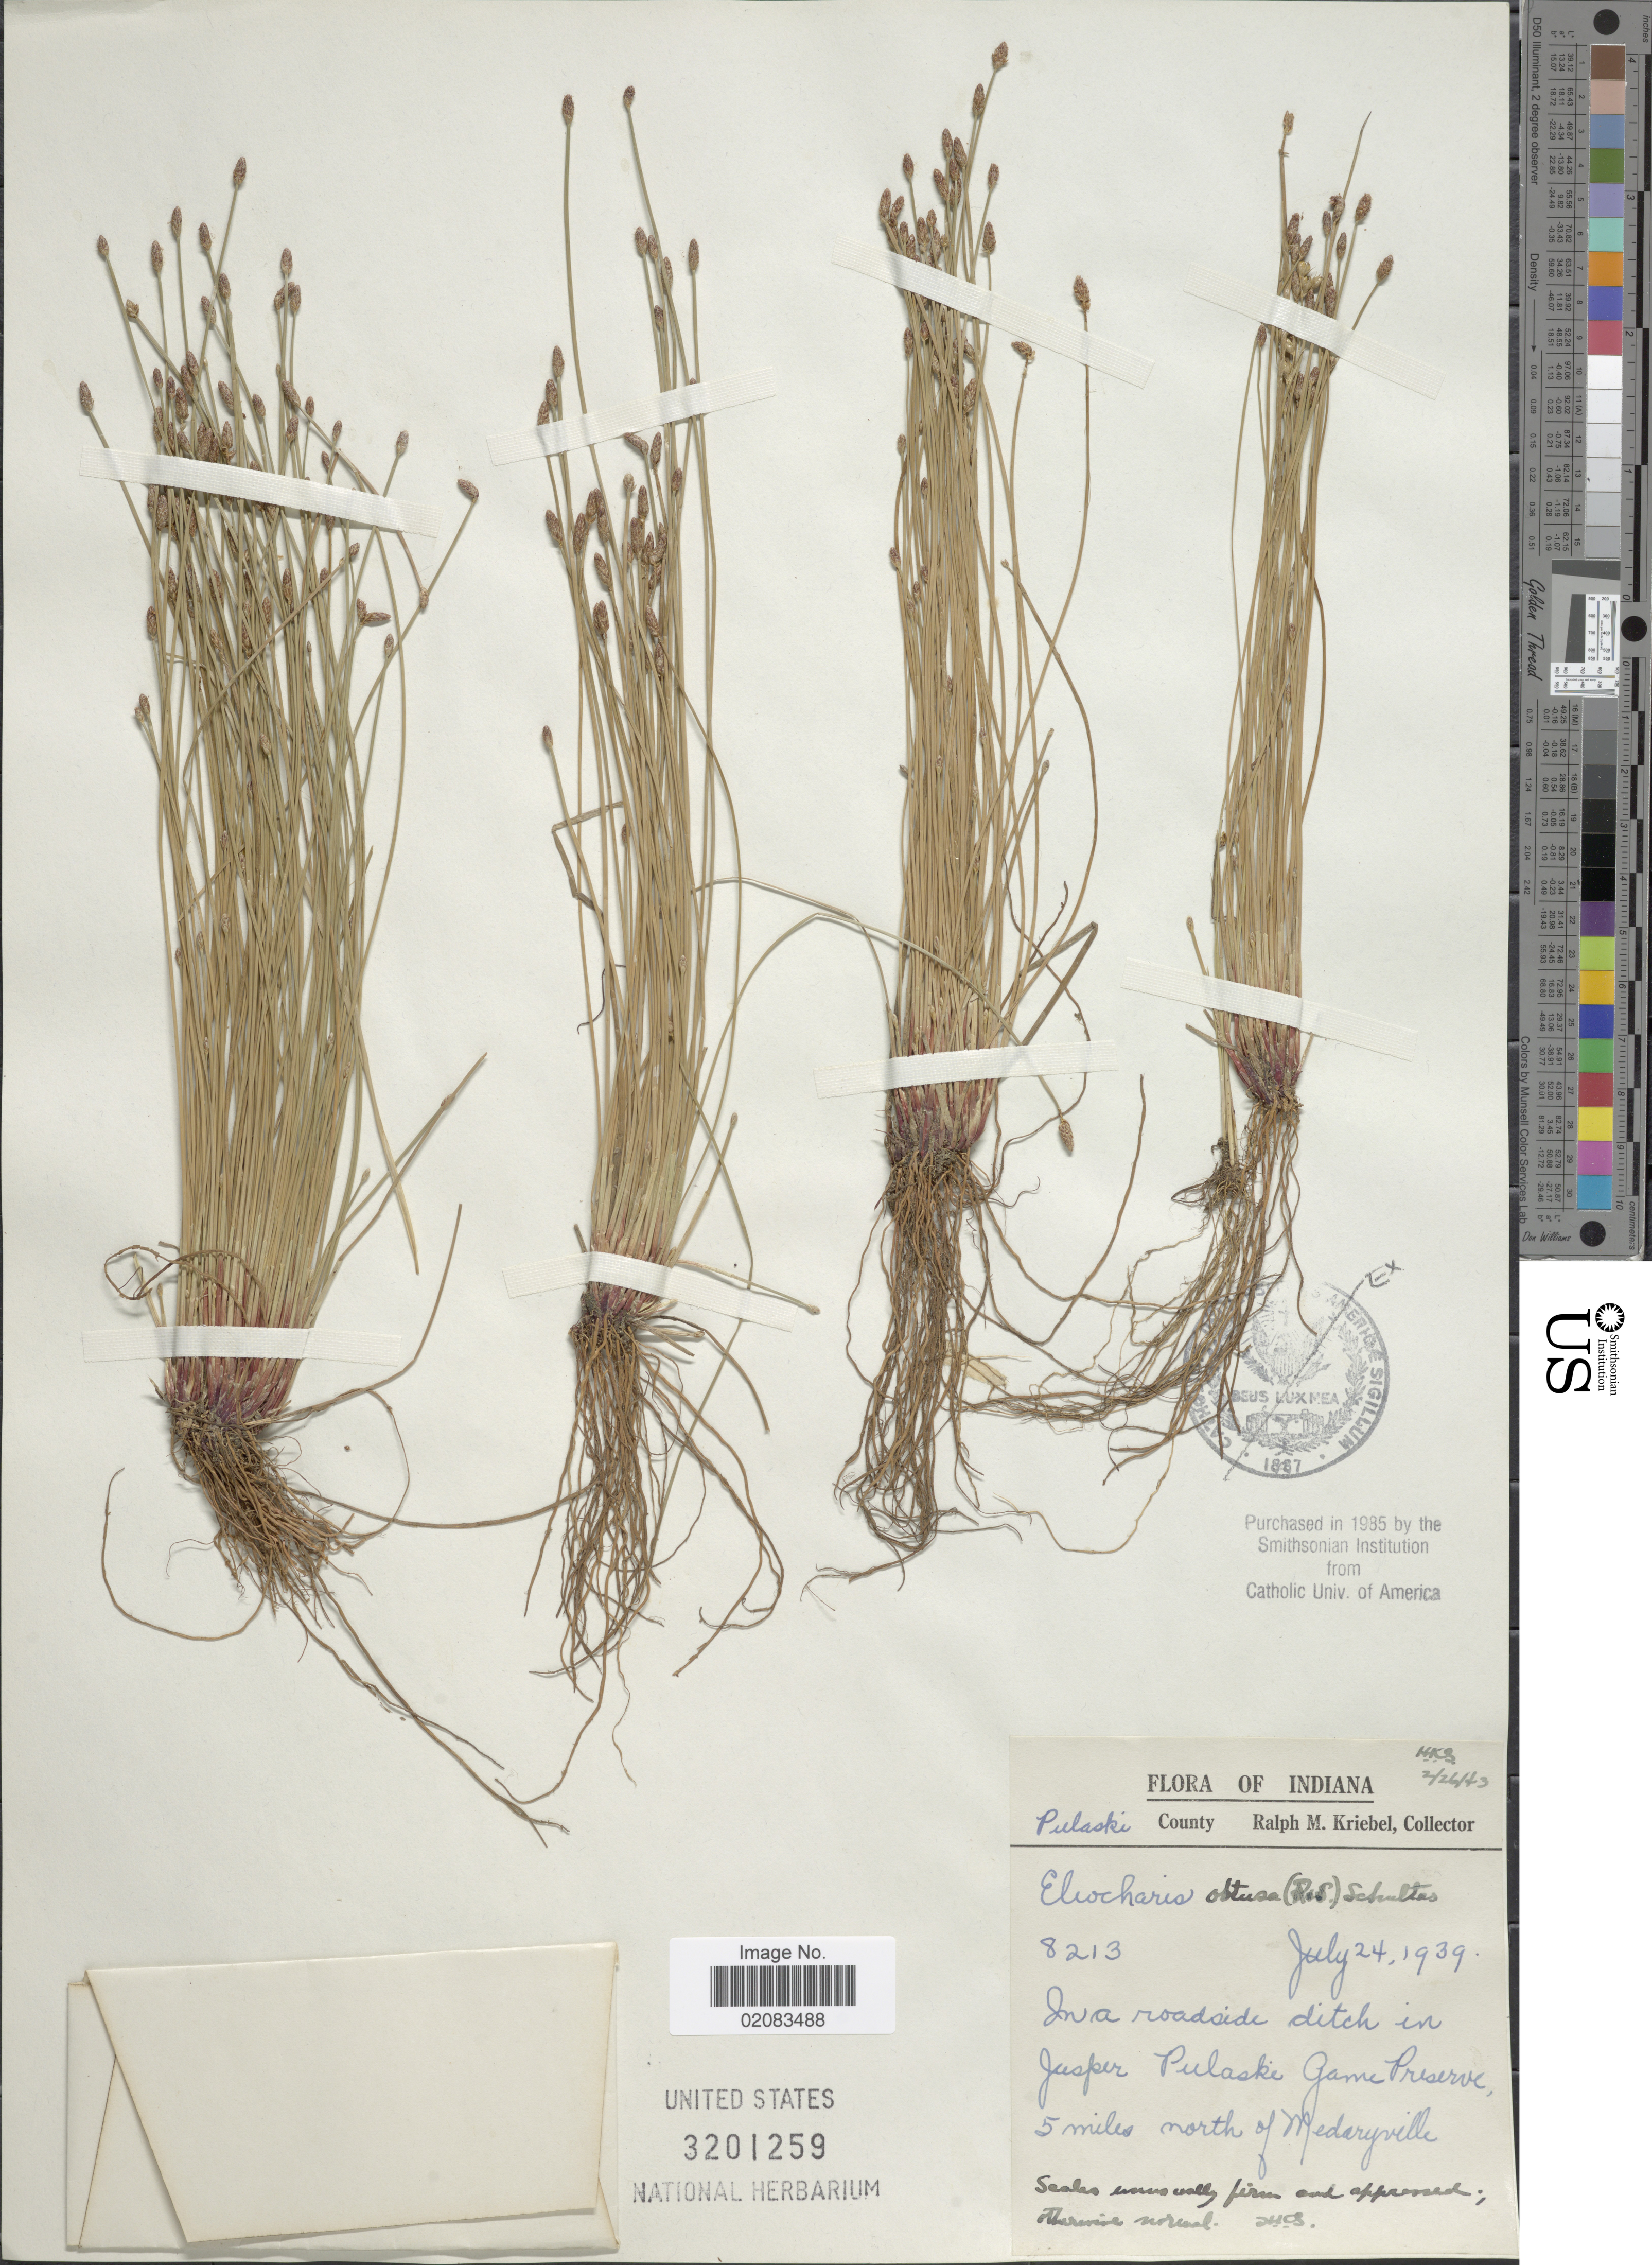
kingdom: Plantae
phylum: Tracheophyta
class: Liliopsida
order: Poales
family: Cyperaceae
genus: Eleocharis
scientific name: Eleocharis obtusa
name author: (Willd.) Schult.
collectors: R. M. Kriebel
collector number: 8213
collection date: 1939-07-24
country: United States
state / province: Indiana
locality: Pulaski County, In a roadside ditch in Jasper Pulaski Game Preserve, 5 miles north of Medaryville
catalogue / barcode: US 3201259